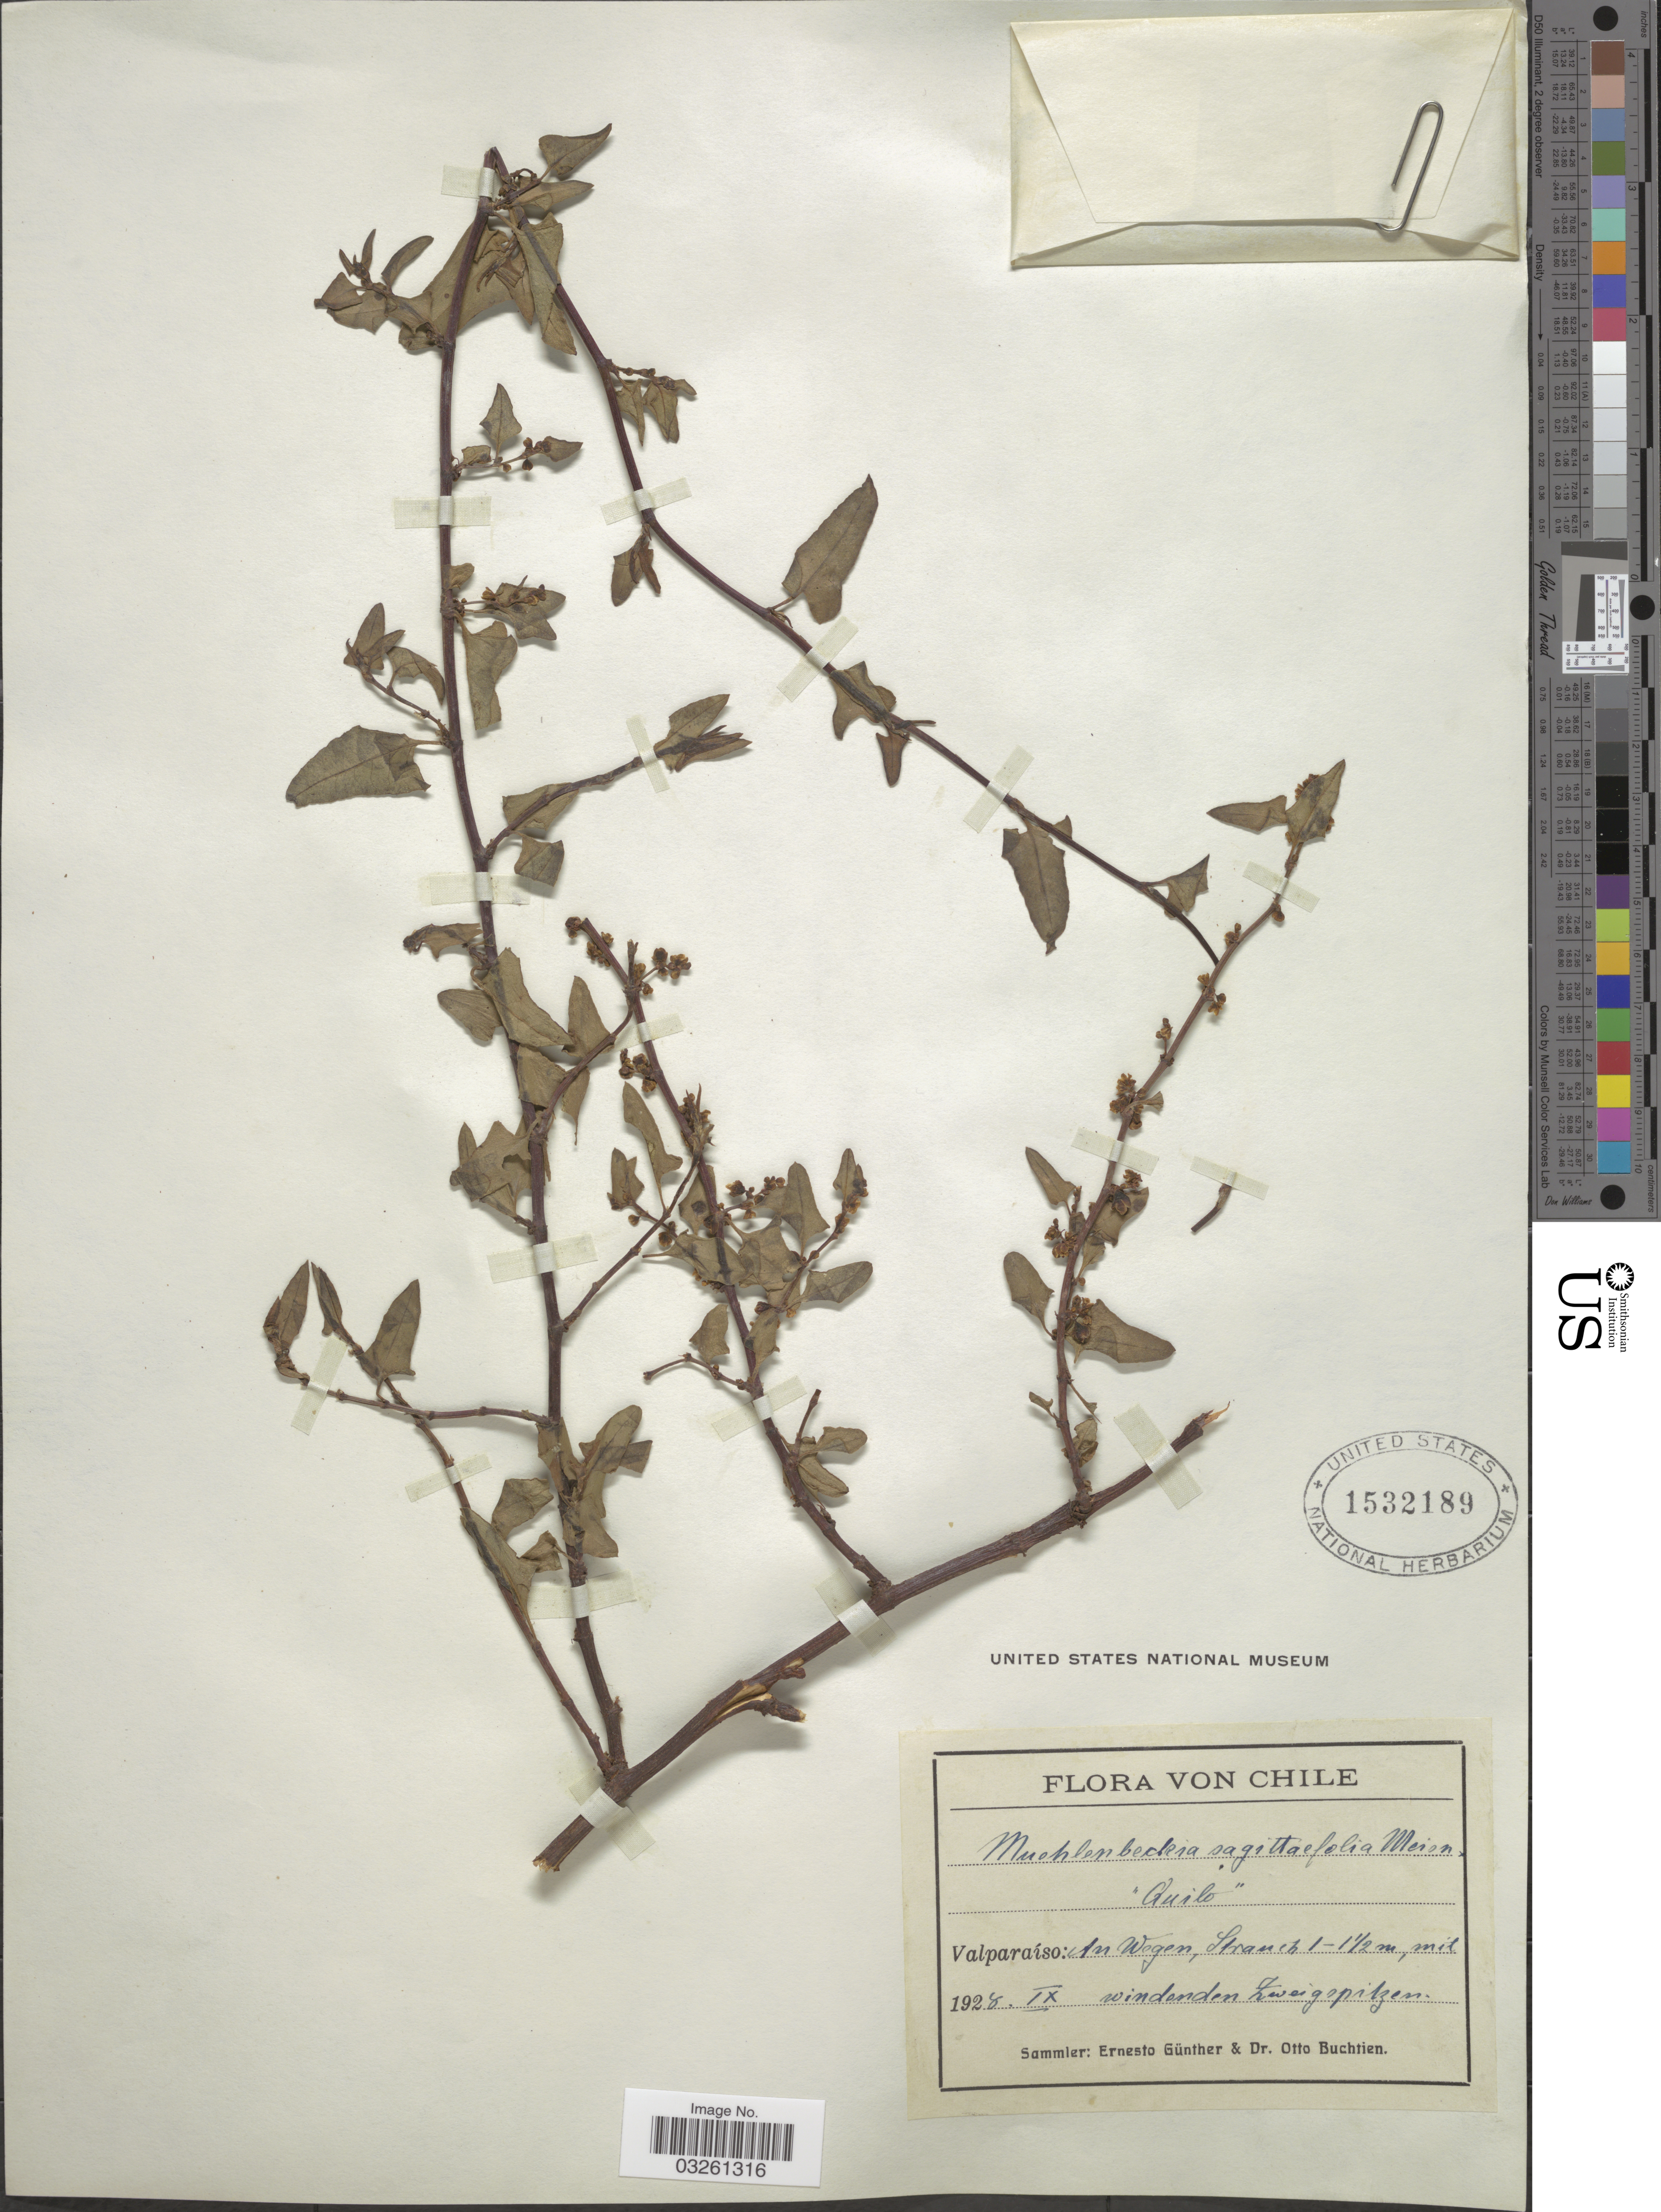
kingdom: Plantae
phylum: Tracheophyta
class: Magnoliopsida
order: Caryophyllales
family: Polygonaceae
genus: Muehlenbeckia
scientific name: Muehlenbeckia hastulata var. hastulata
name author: (Sm.) I.M. Johnst.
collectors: E. Gunther & O. Buchtien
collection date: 1928-09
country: Chile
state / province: Valparaíso (V)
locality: Valparaíso: An Wegen.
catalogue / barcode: US 1532189